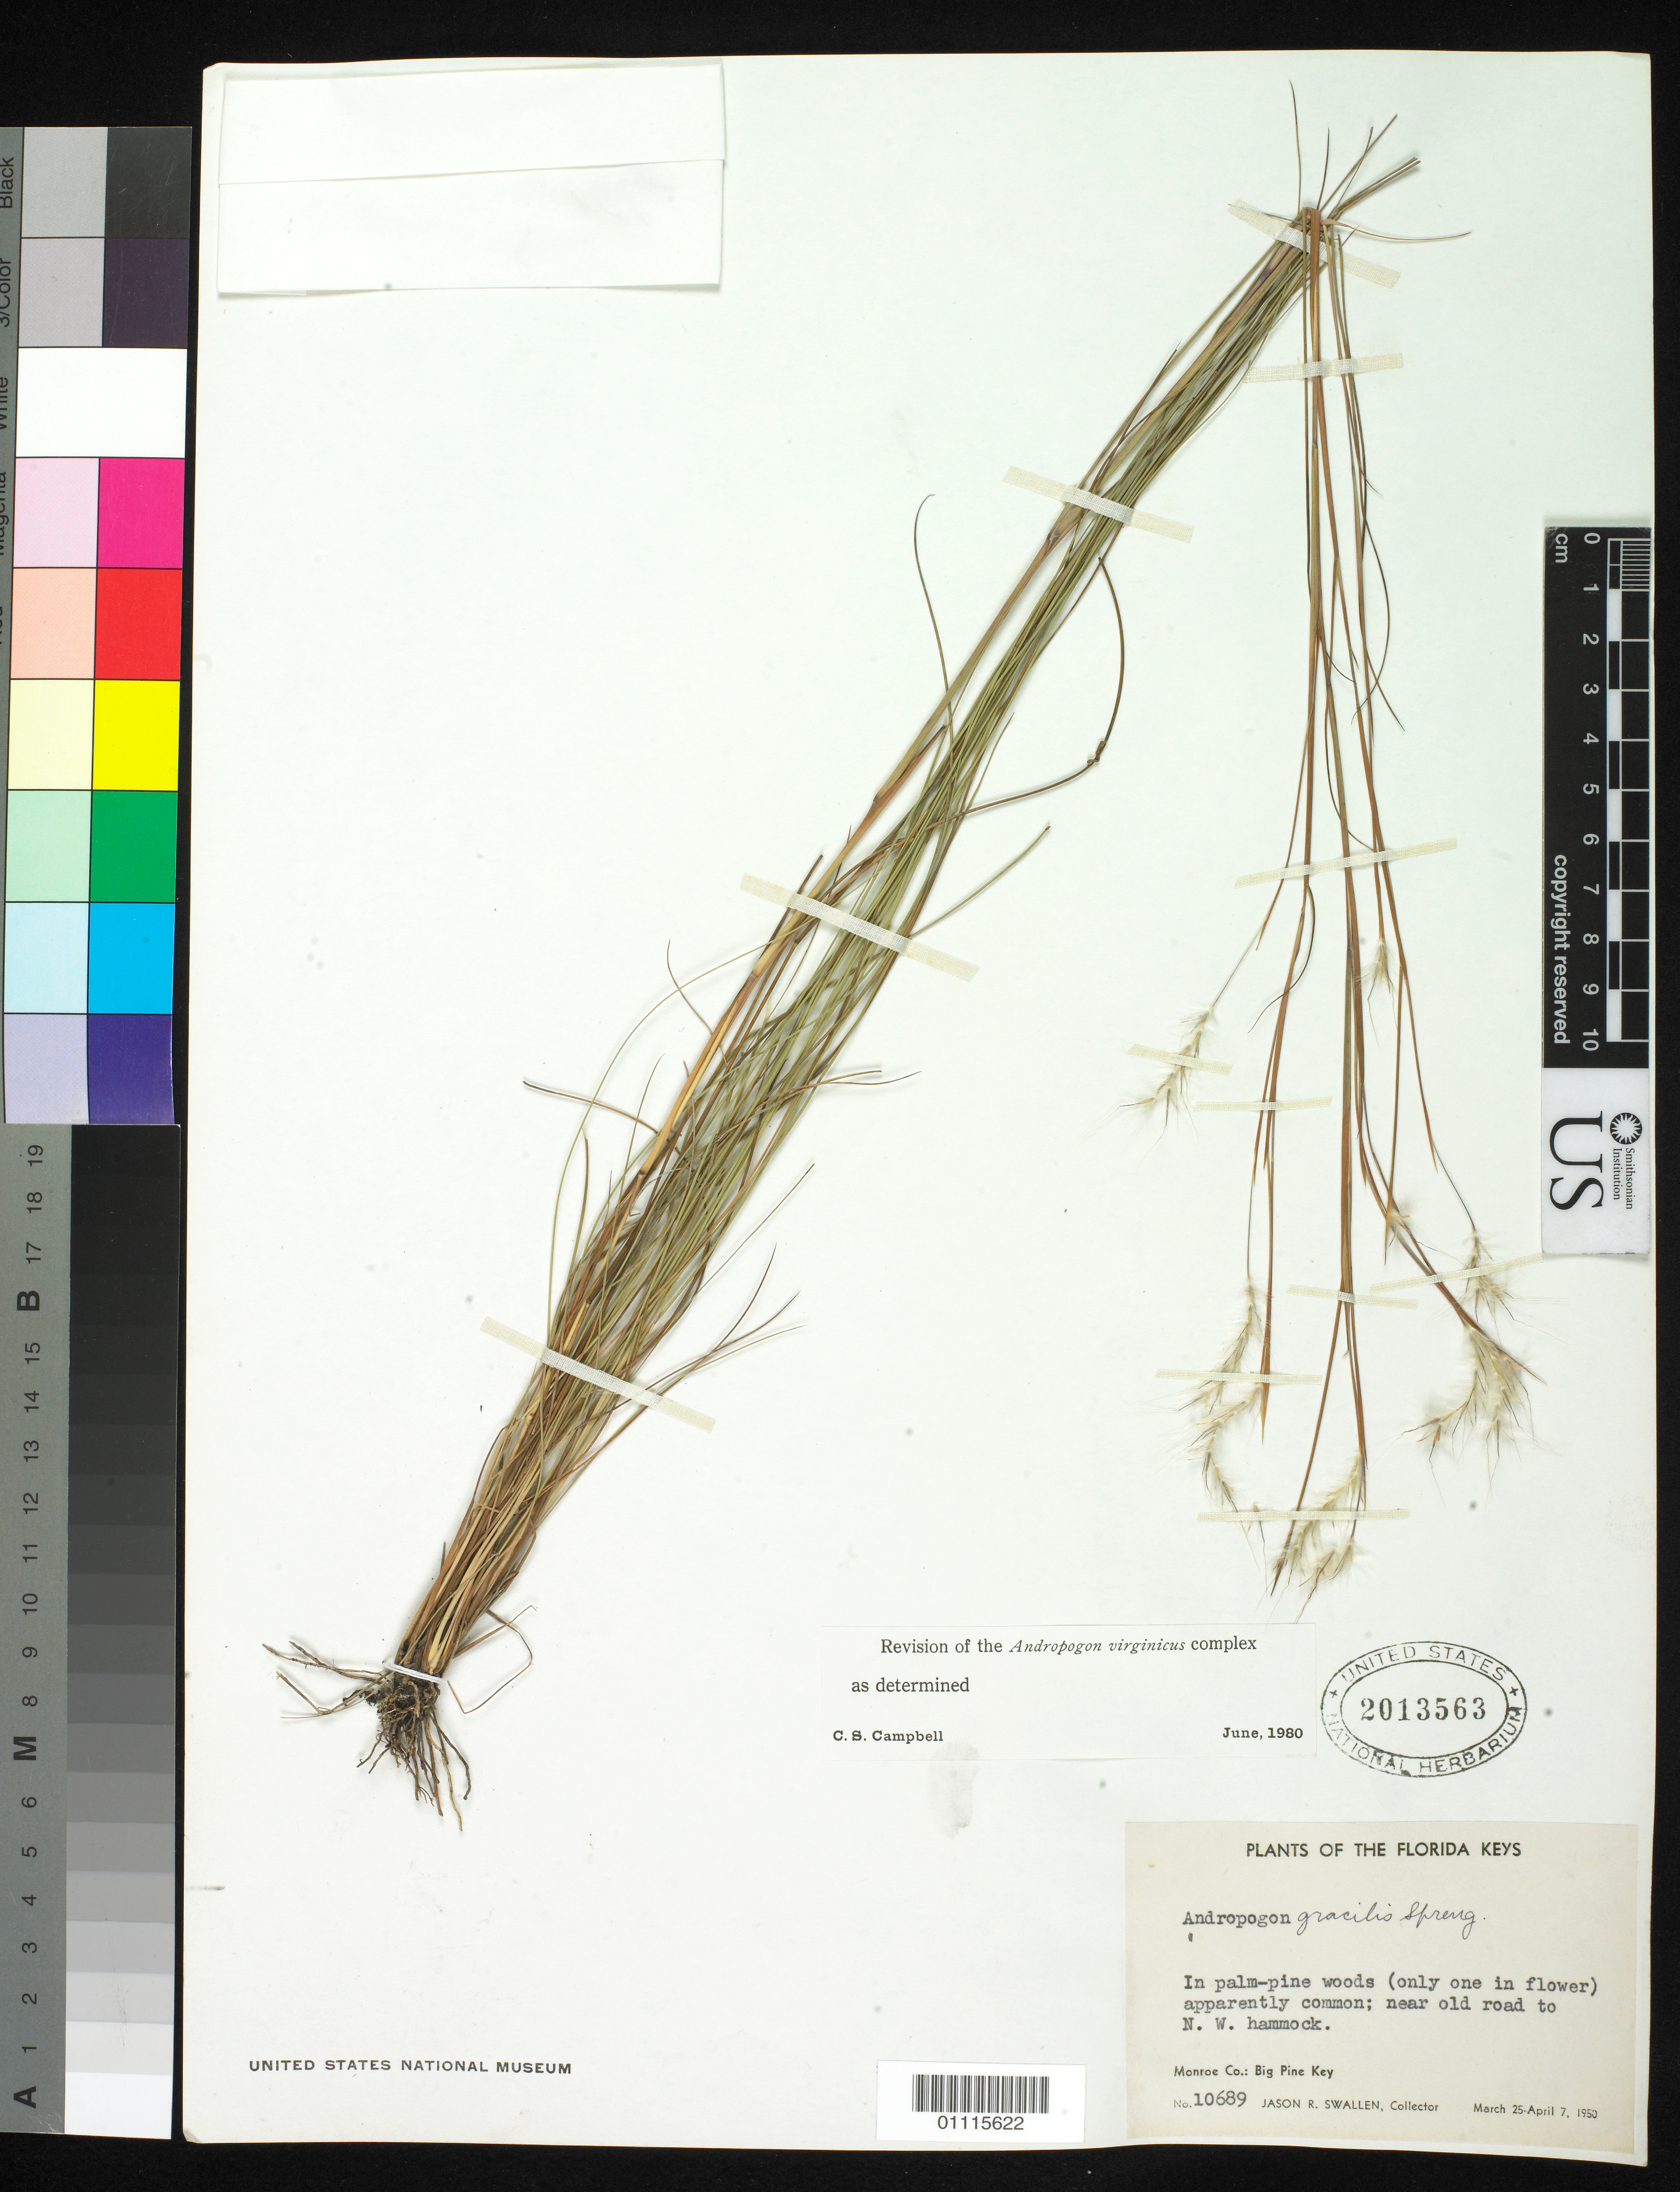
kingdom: Plantae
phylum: Tracheophyta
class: Liliopsida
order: Poales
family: Poaceae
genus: Andropogon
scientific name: Andropogon gracilis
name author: Spreng.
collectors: J. R. Swallen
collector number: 10689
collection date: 1950-03-25/1950-04-07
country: United States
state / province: Florida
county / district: Monroe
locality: Big Pine Key. newar old road to NW hammock.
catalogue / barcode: US 2013563